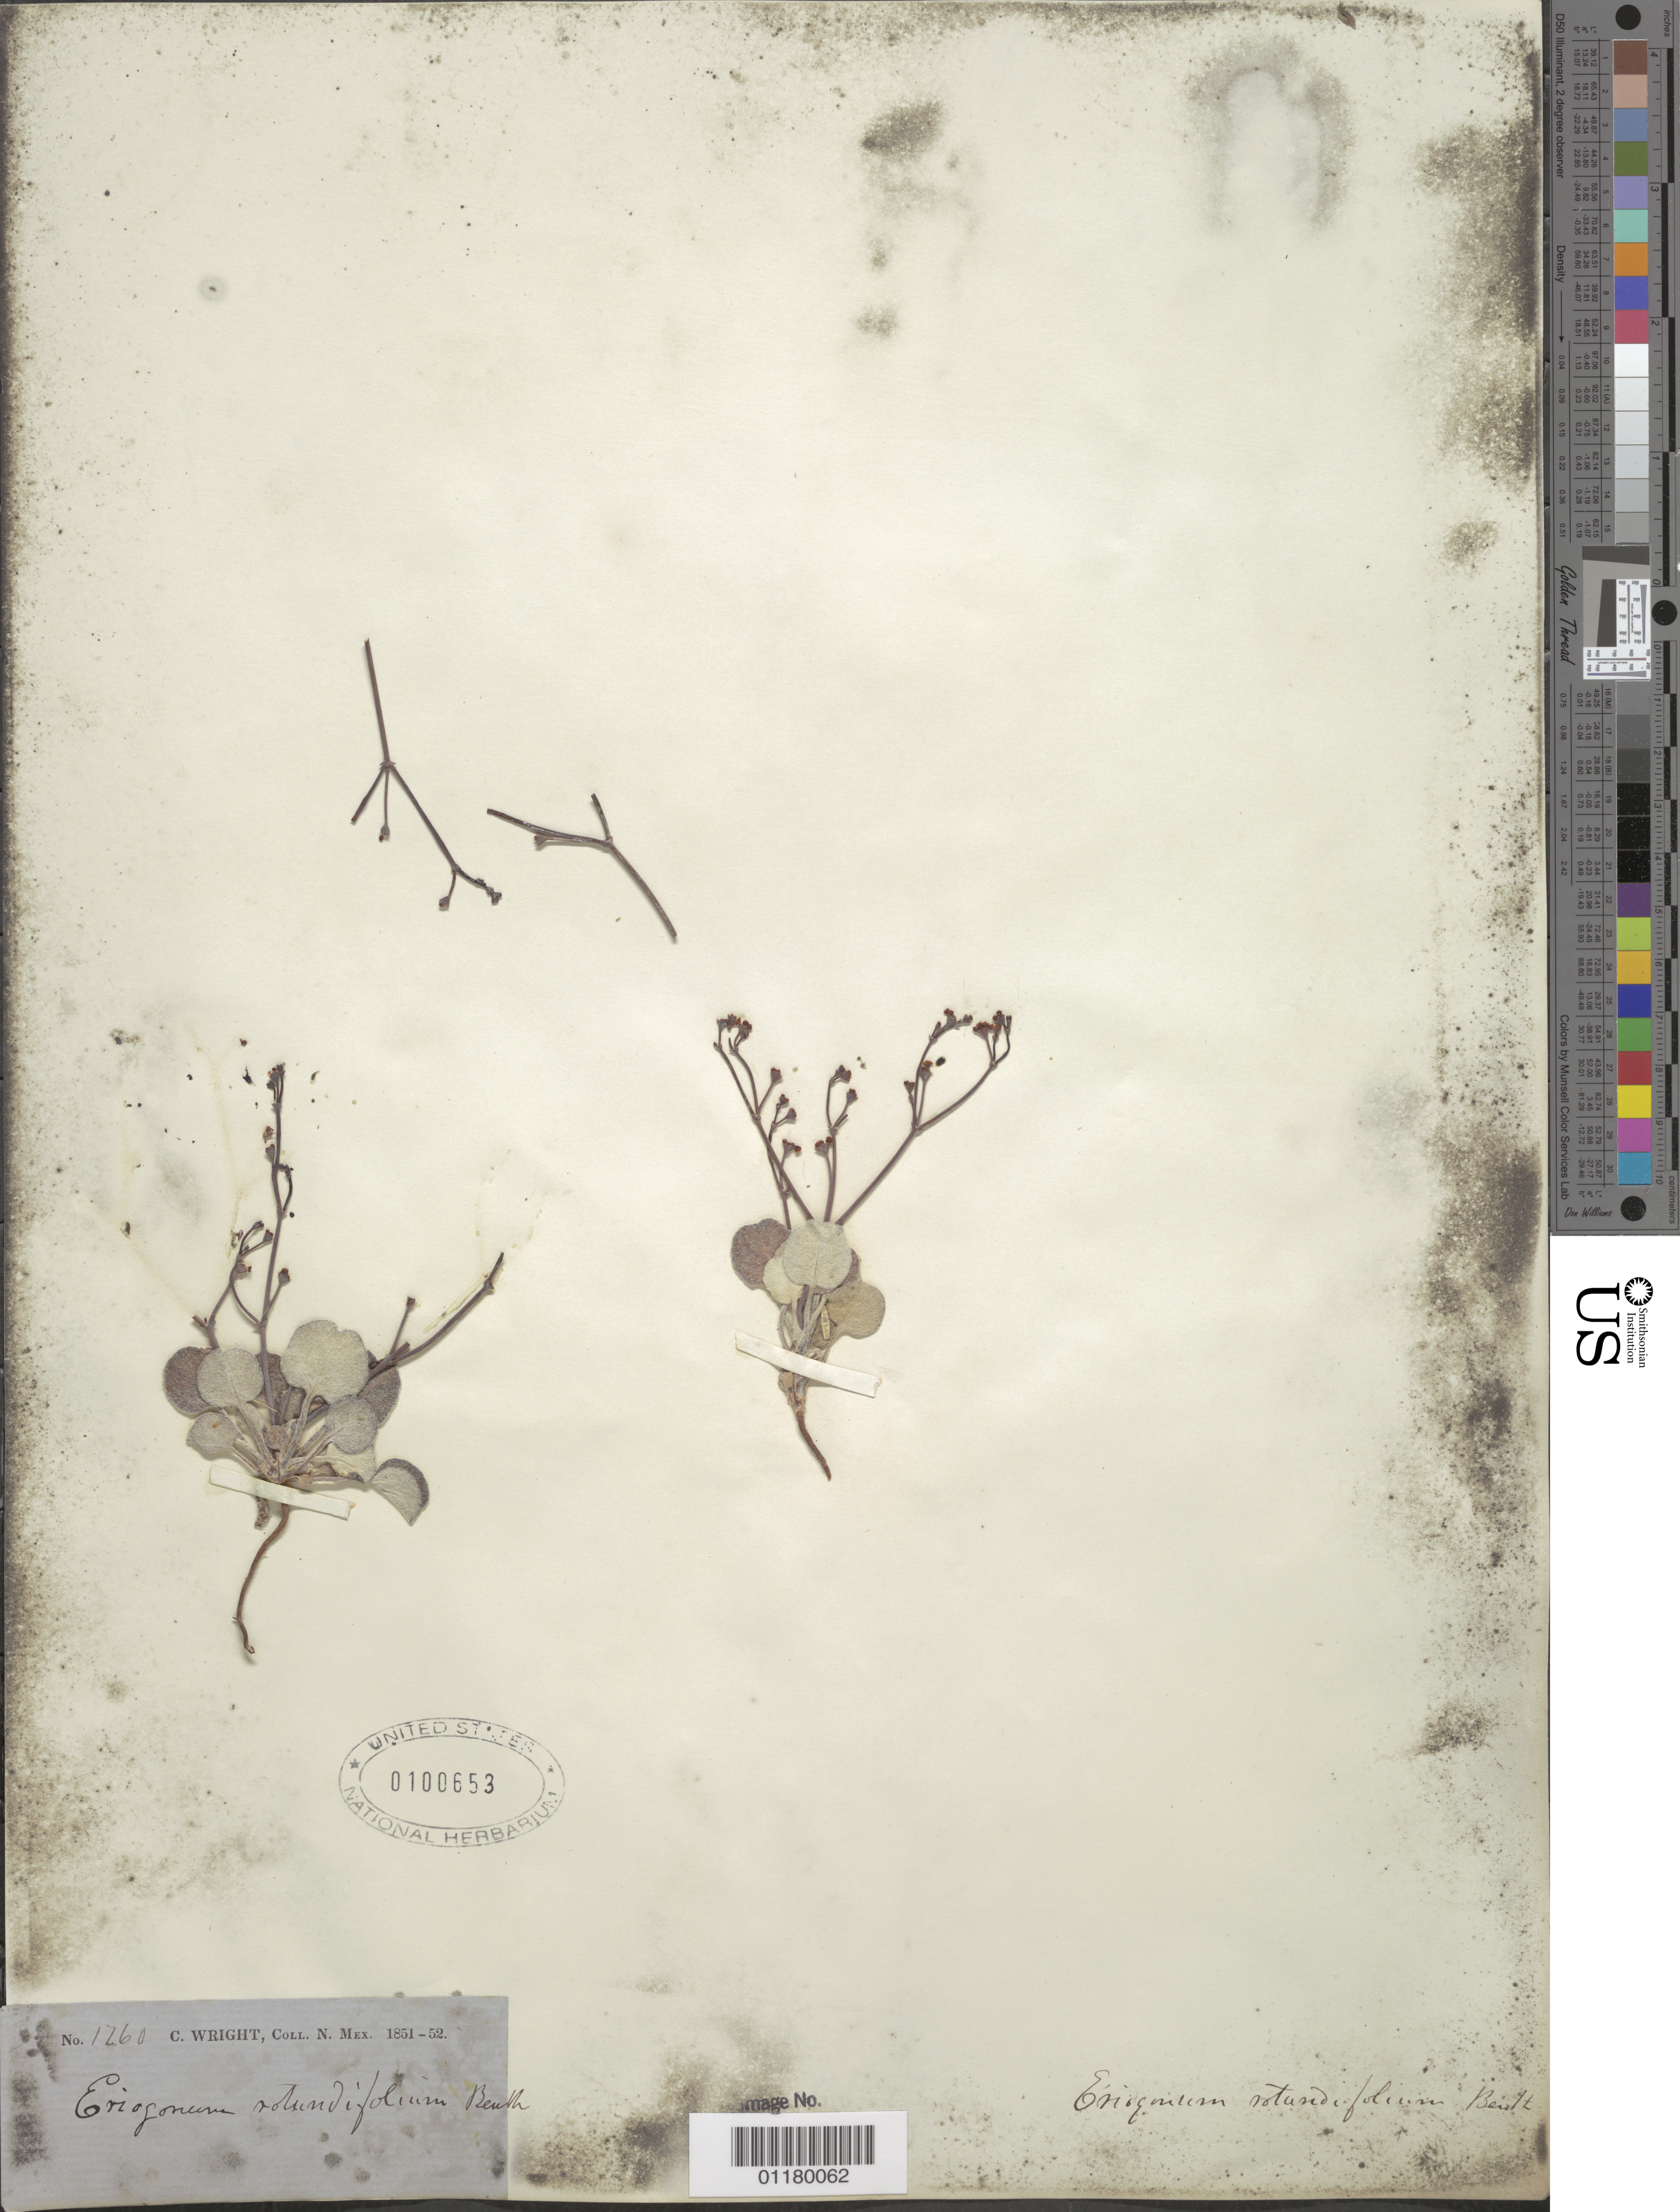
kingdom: Plantae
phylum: Tracheophyta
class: Magnoliopsida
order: Caryophyllales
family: Polygonaceae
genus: Eriogonum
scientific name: Eriogonum rotundifolium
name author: Benth.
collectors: C. Wright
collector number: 1760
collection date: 1851/1852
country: United States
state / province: New Mexico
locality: "N. Mex." [=northern Mexico or New Mexico? either way possibly referring to present-day Arizona or Texas]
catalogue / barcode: US 100653